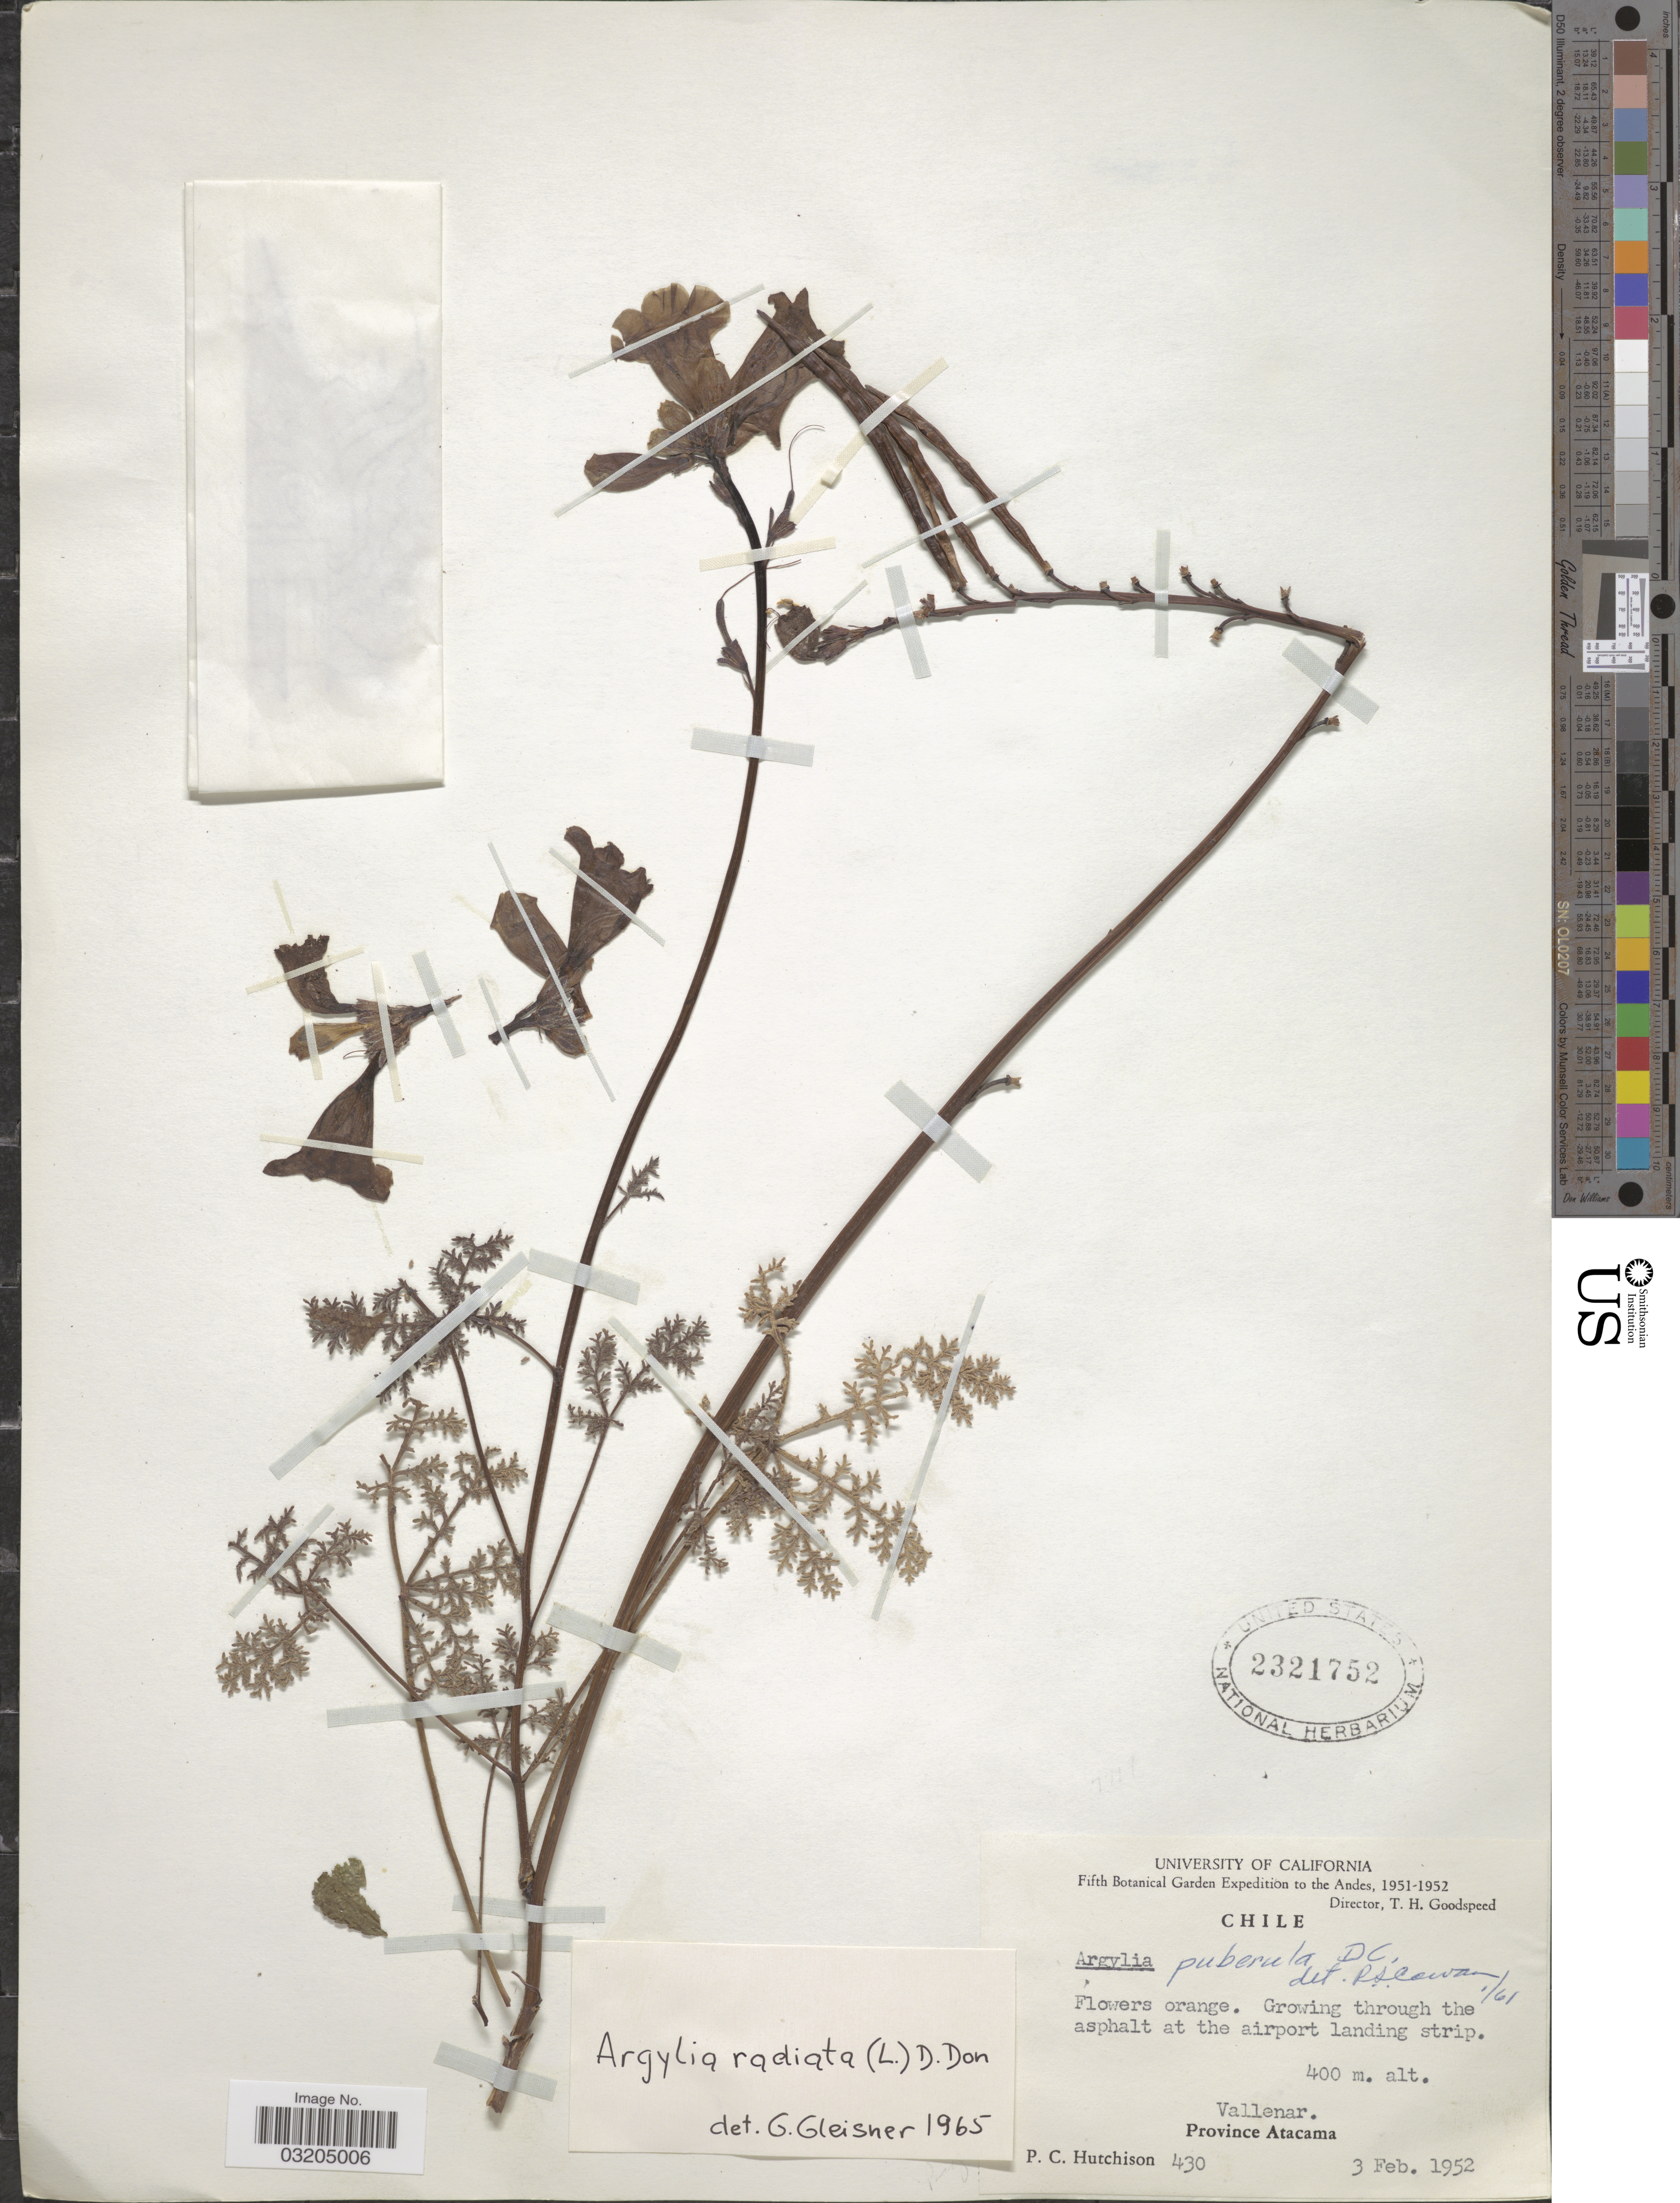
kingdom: Plantae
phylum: Tracheophyta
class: Magnoliopsida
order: Lamiales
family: Bignoniaceae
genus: Argylia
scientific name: Argylia radiata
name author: (L.) D. Don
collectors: P. C. Hutchison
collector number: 430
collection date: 1952-02-03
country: Chile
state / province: Atacama (III)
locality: Vallenar.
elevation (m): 400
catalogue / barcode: US 2321752